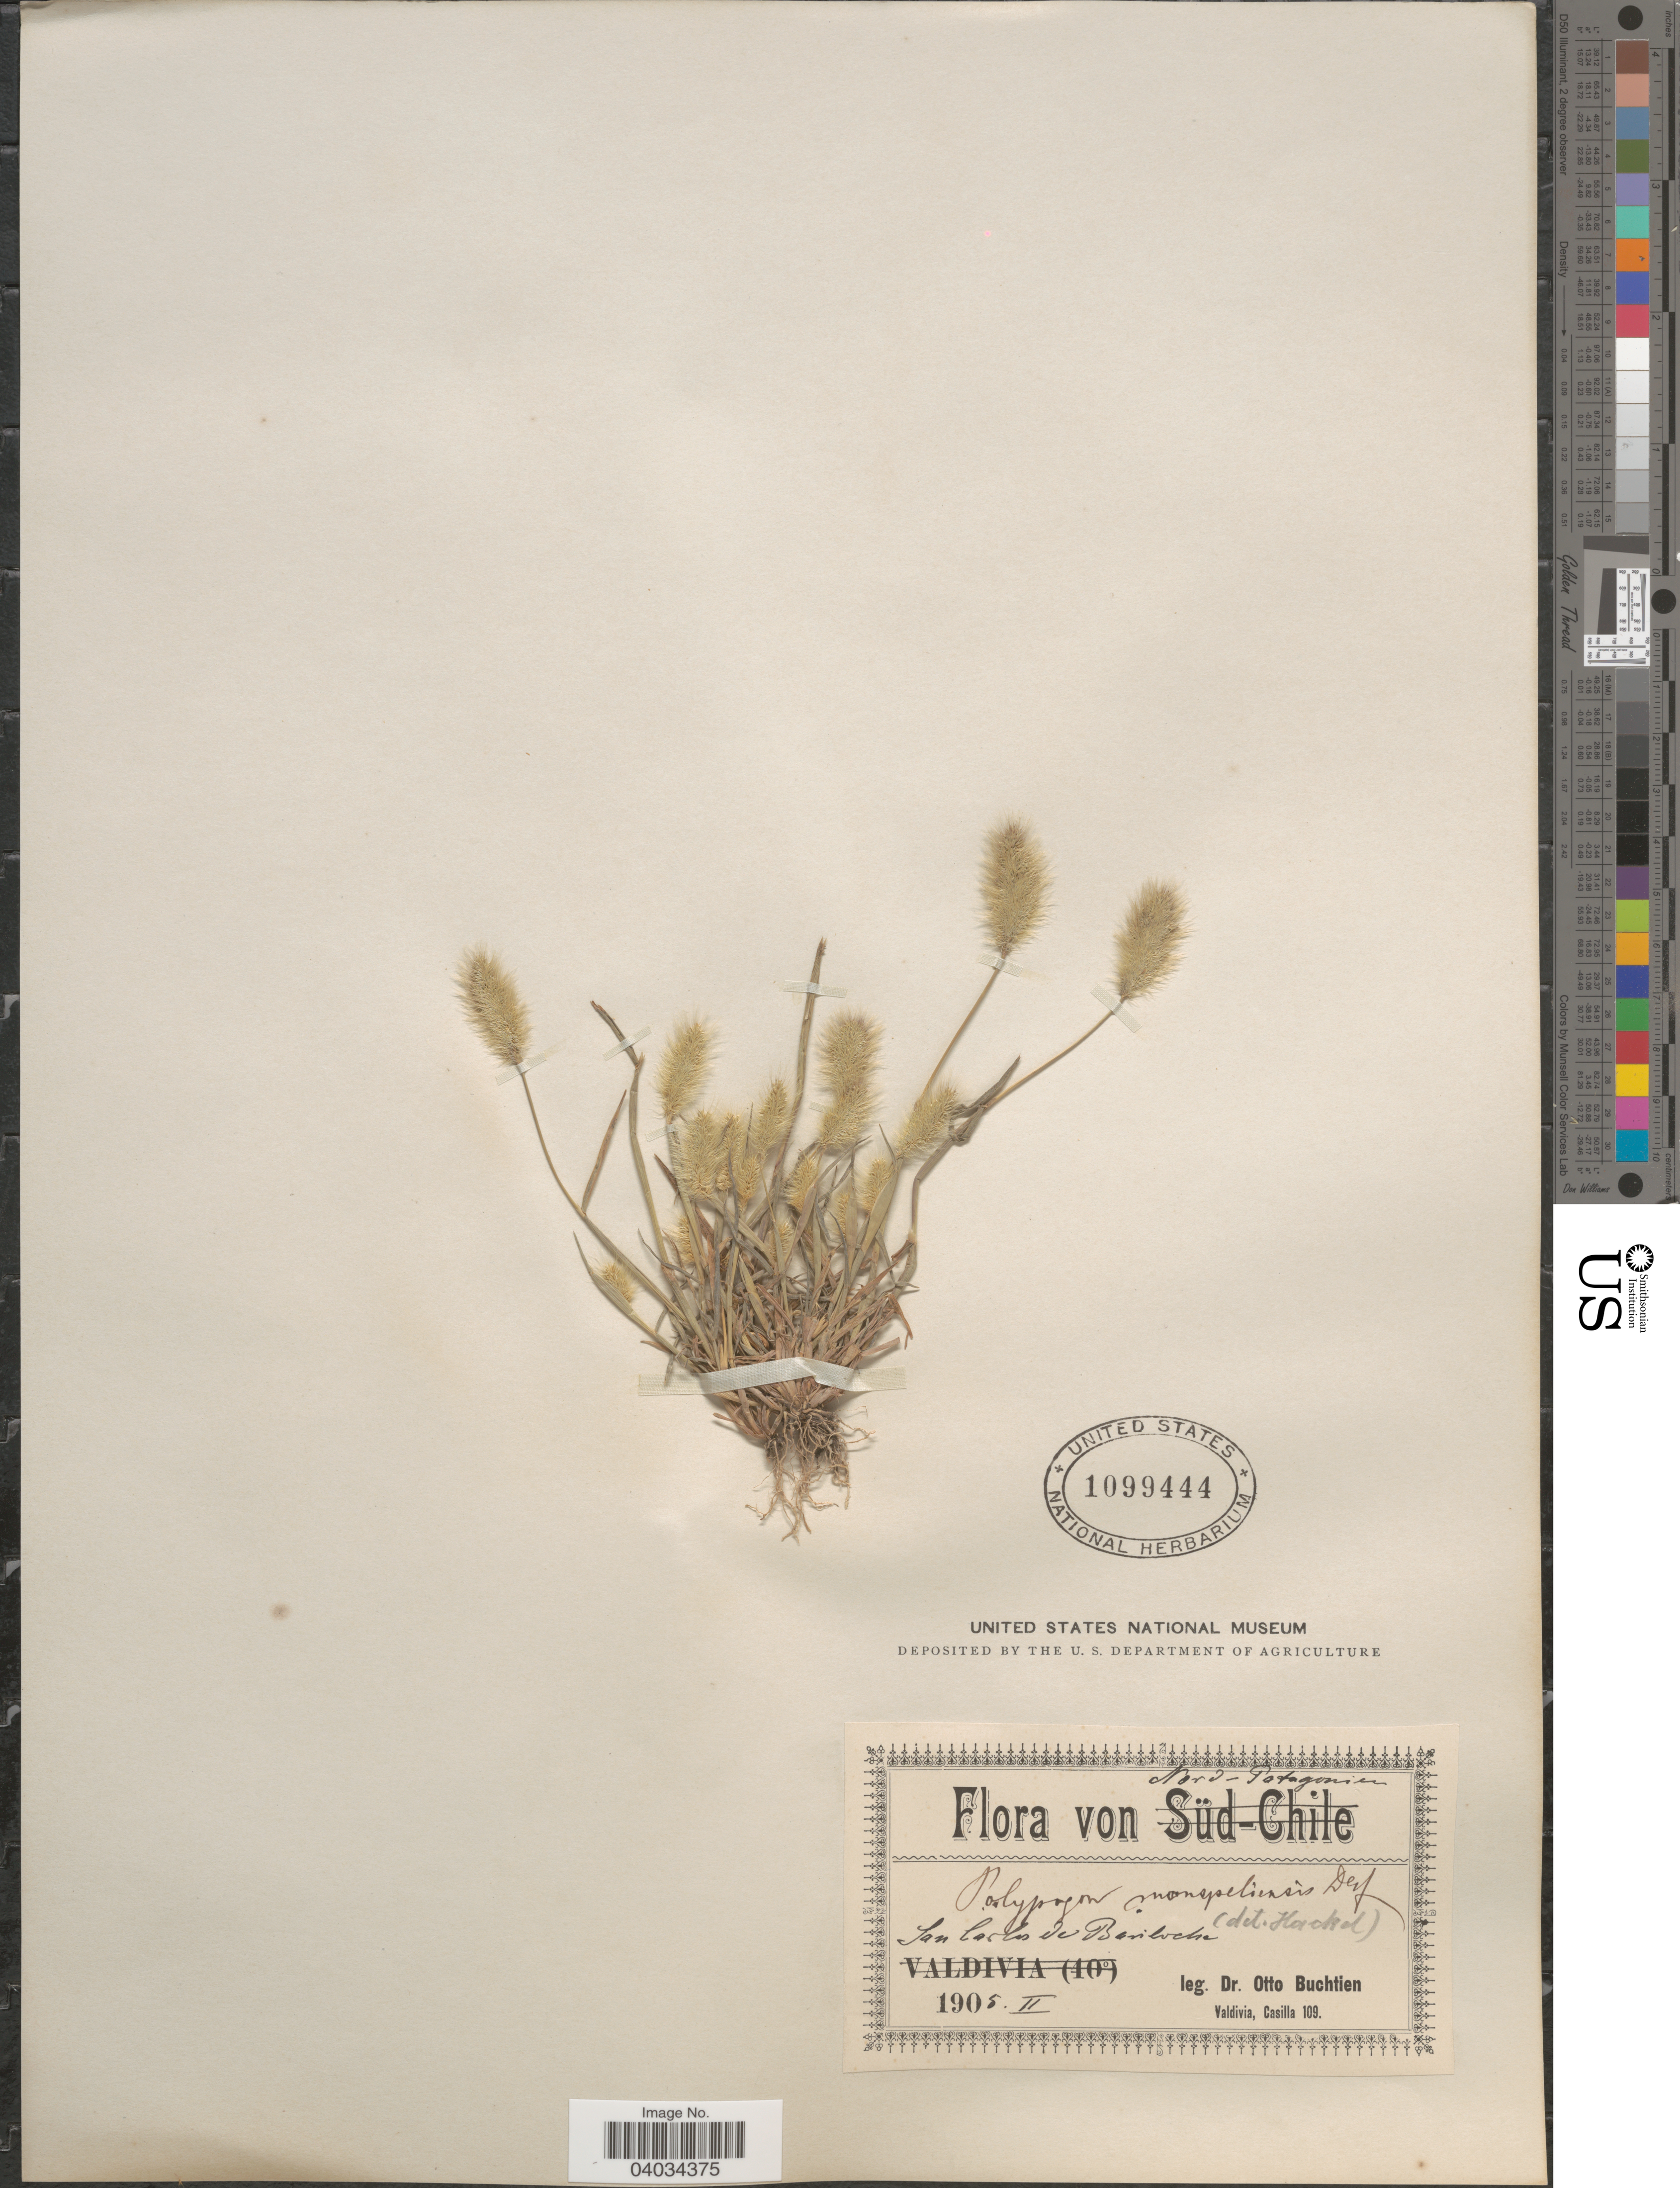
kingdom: Plantae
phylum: Tracheophyta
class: Liliopsida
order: Poales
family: Poaceae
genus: Polypogon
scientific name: Polypogon monspeliensis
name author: (L.) Desf.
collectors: O. Buchtien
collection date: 1905-02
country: Argentina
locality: Nord-Potagonien. San Carlos de Bariloche.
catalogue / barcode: US 1099444